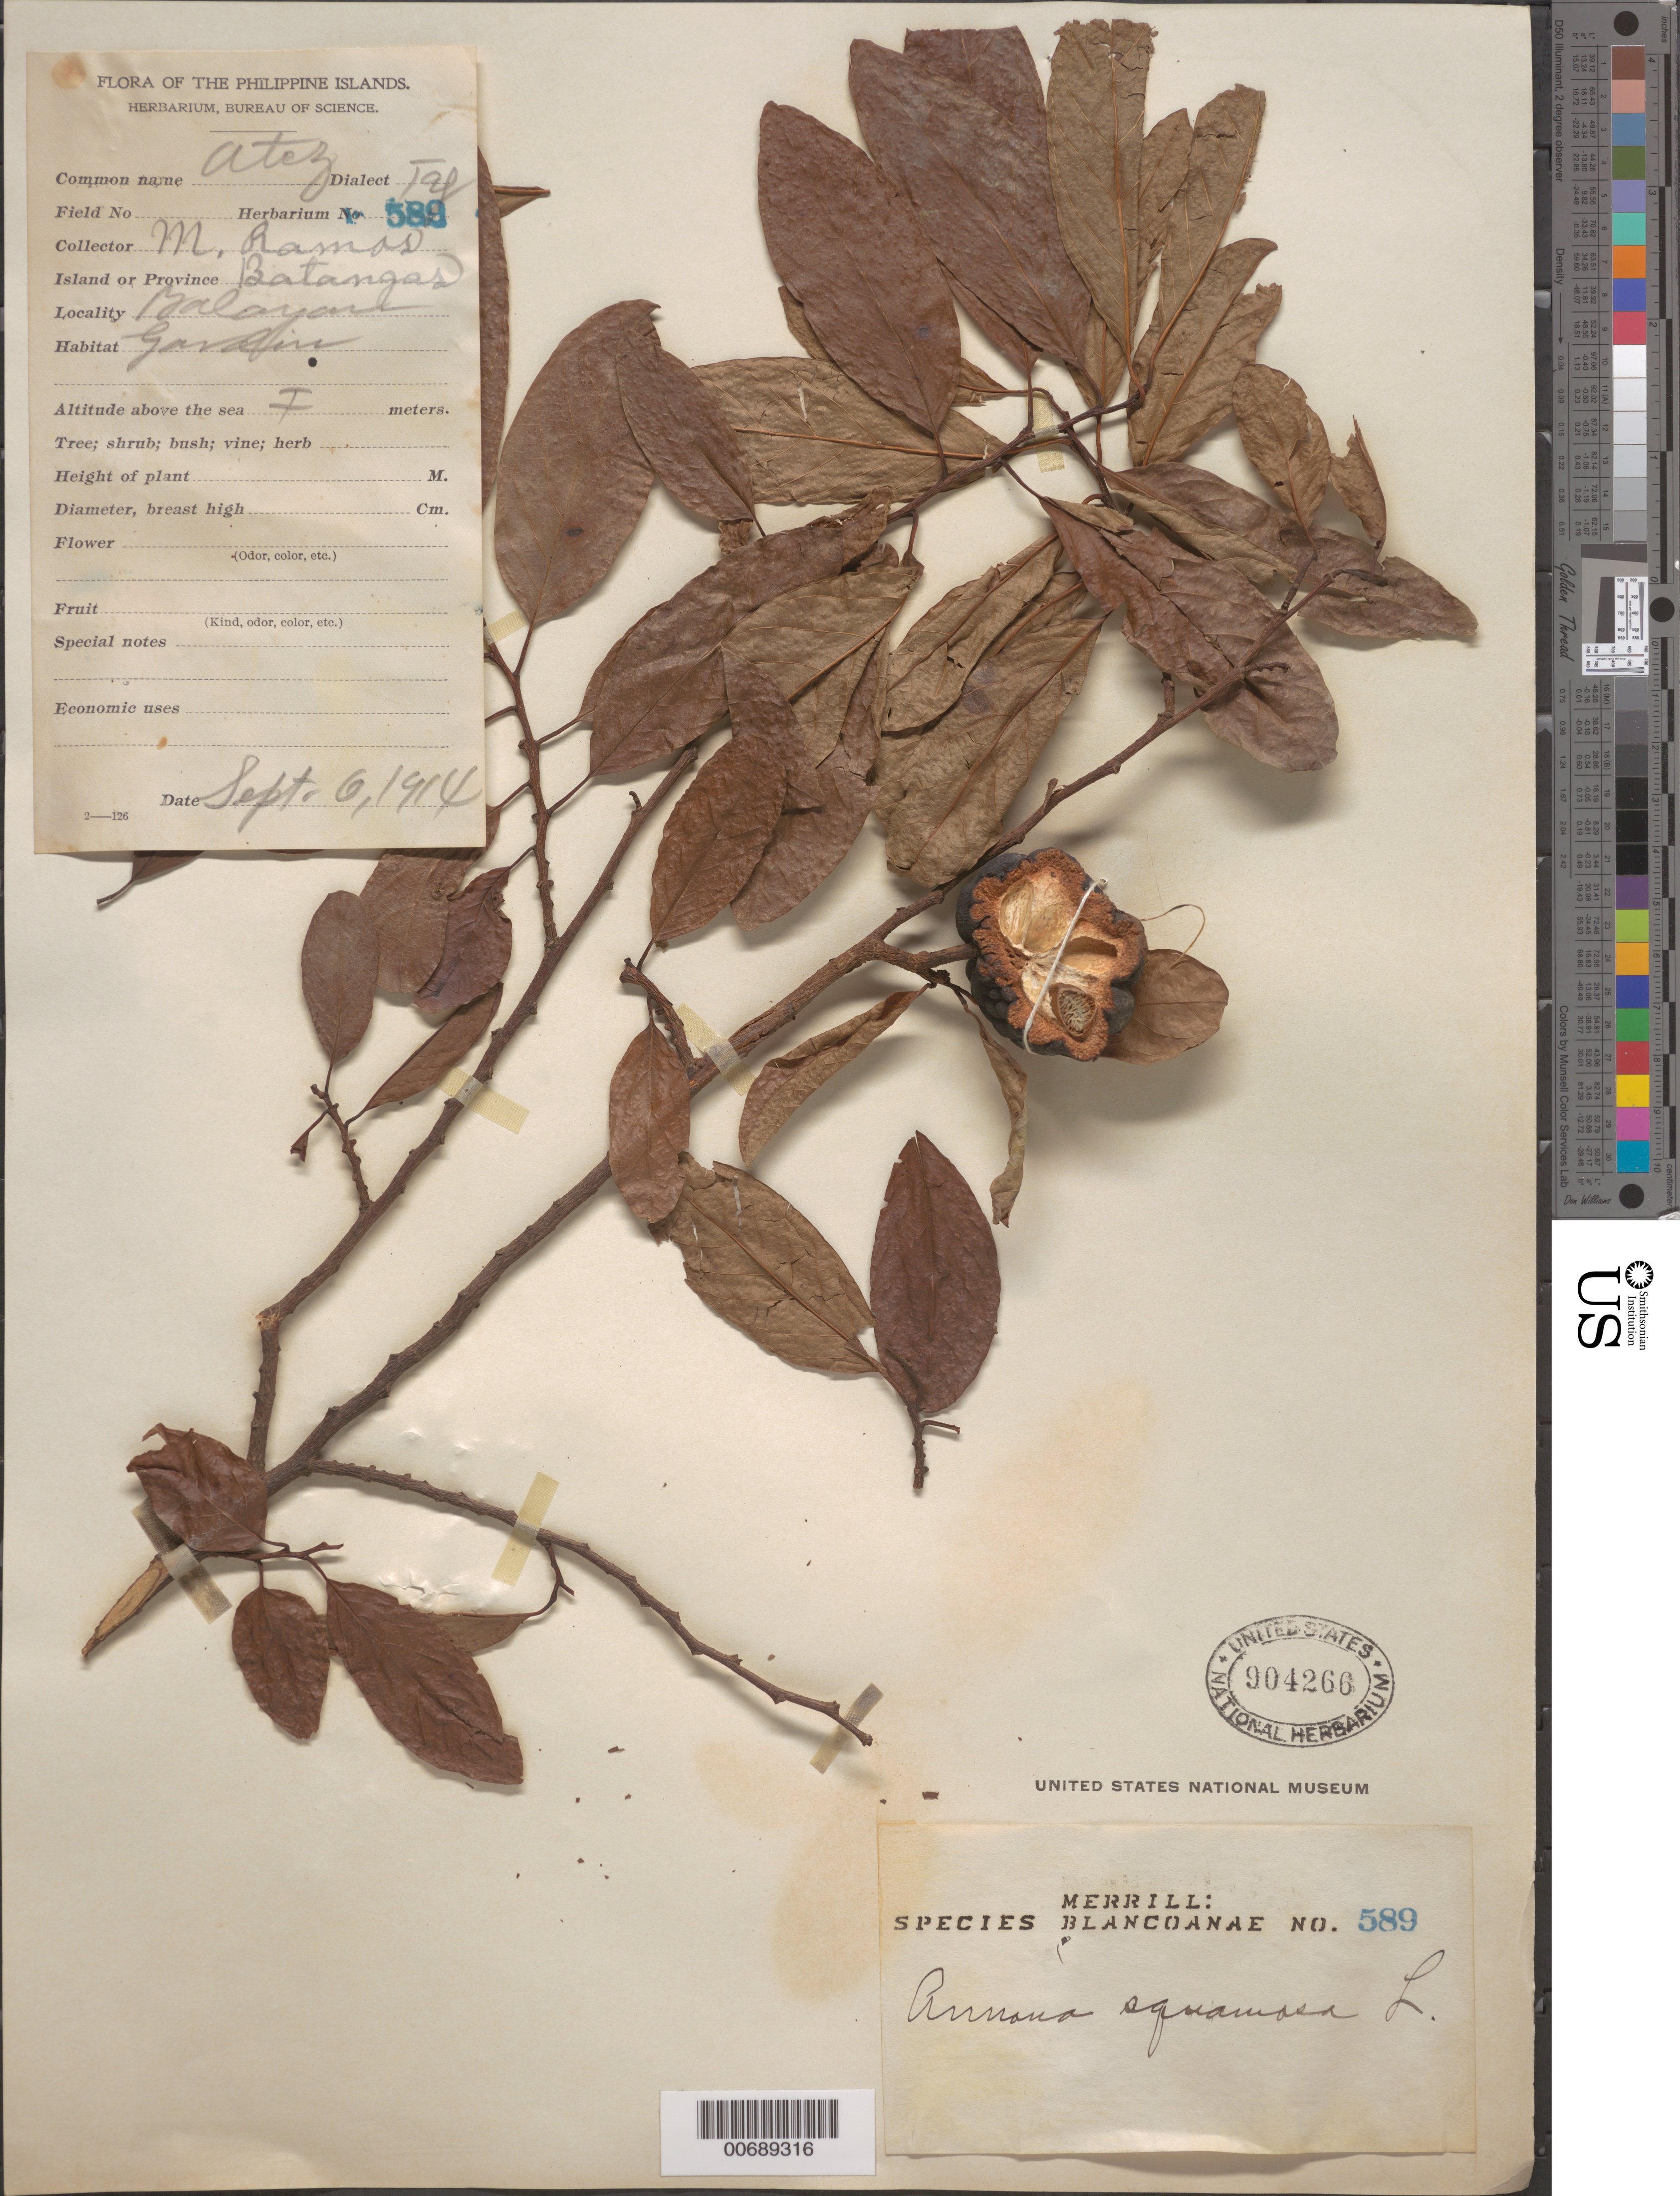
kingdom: Plantae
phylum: Tracheophyta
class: Magnoliopsida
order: Magnoliales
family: Annonaceae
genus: Annona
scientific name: Annona squamosa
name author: L.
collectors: M. Ramos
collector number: Sp. Blancoan. 0589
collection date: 1914-08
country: Philippines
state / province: Calabarzon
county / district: Batangas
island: Luzon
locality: Balayan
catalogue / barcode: US 904266